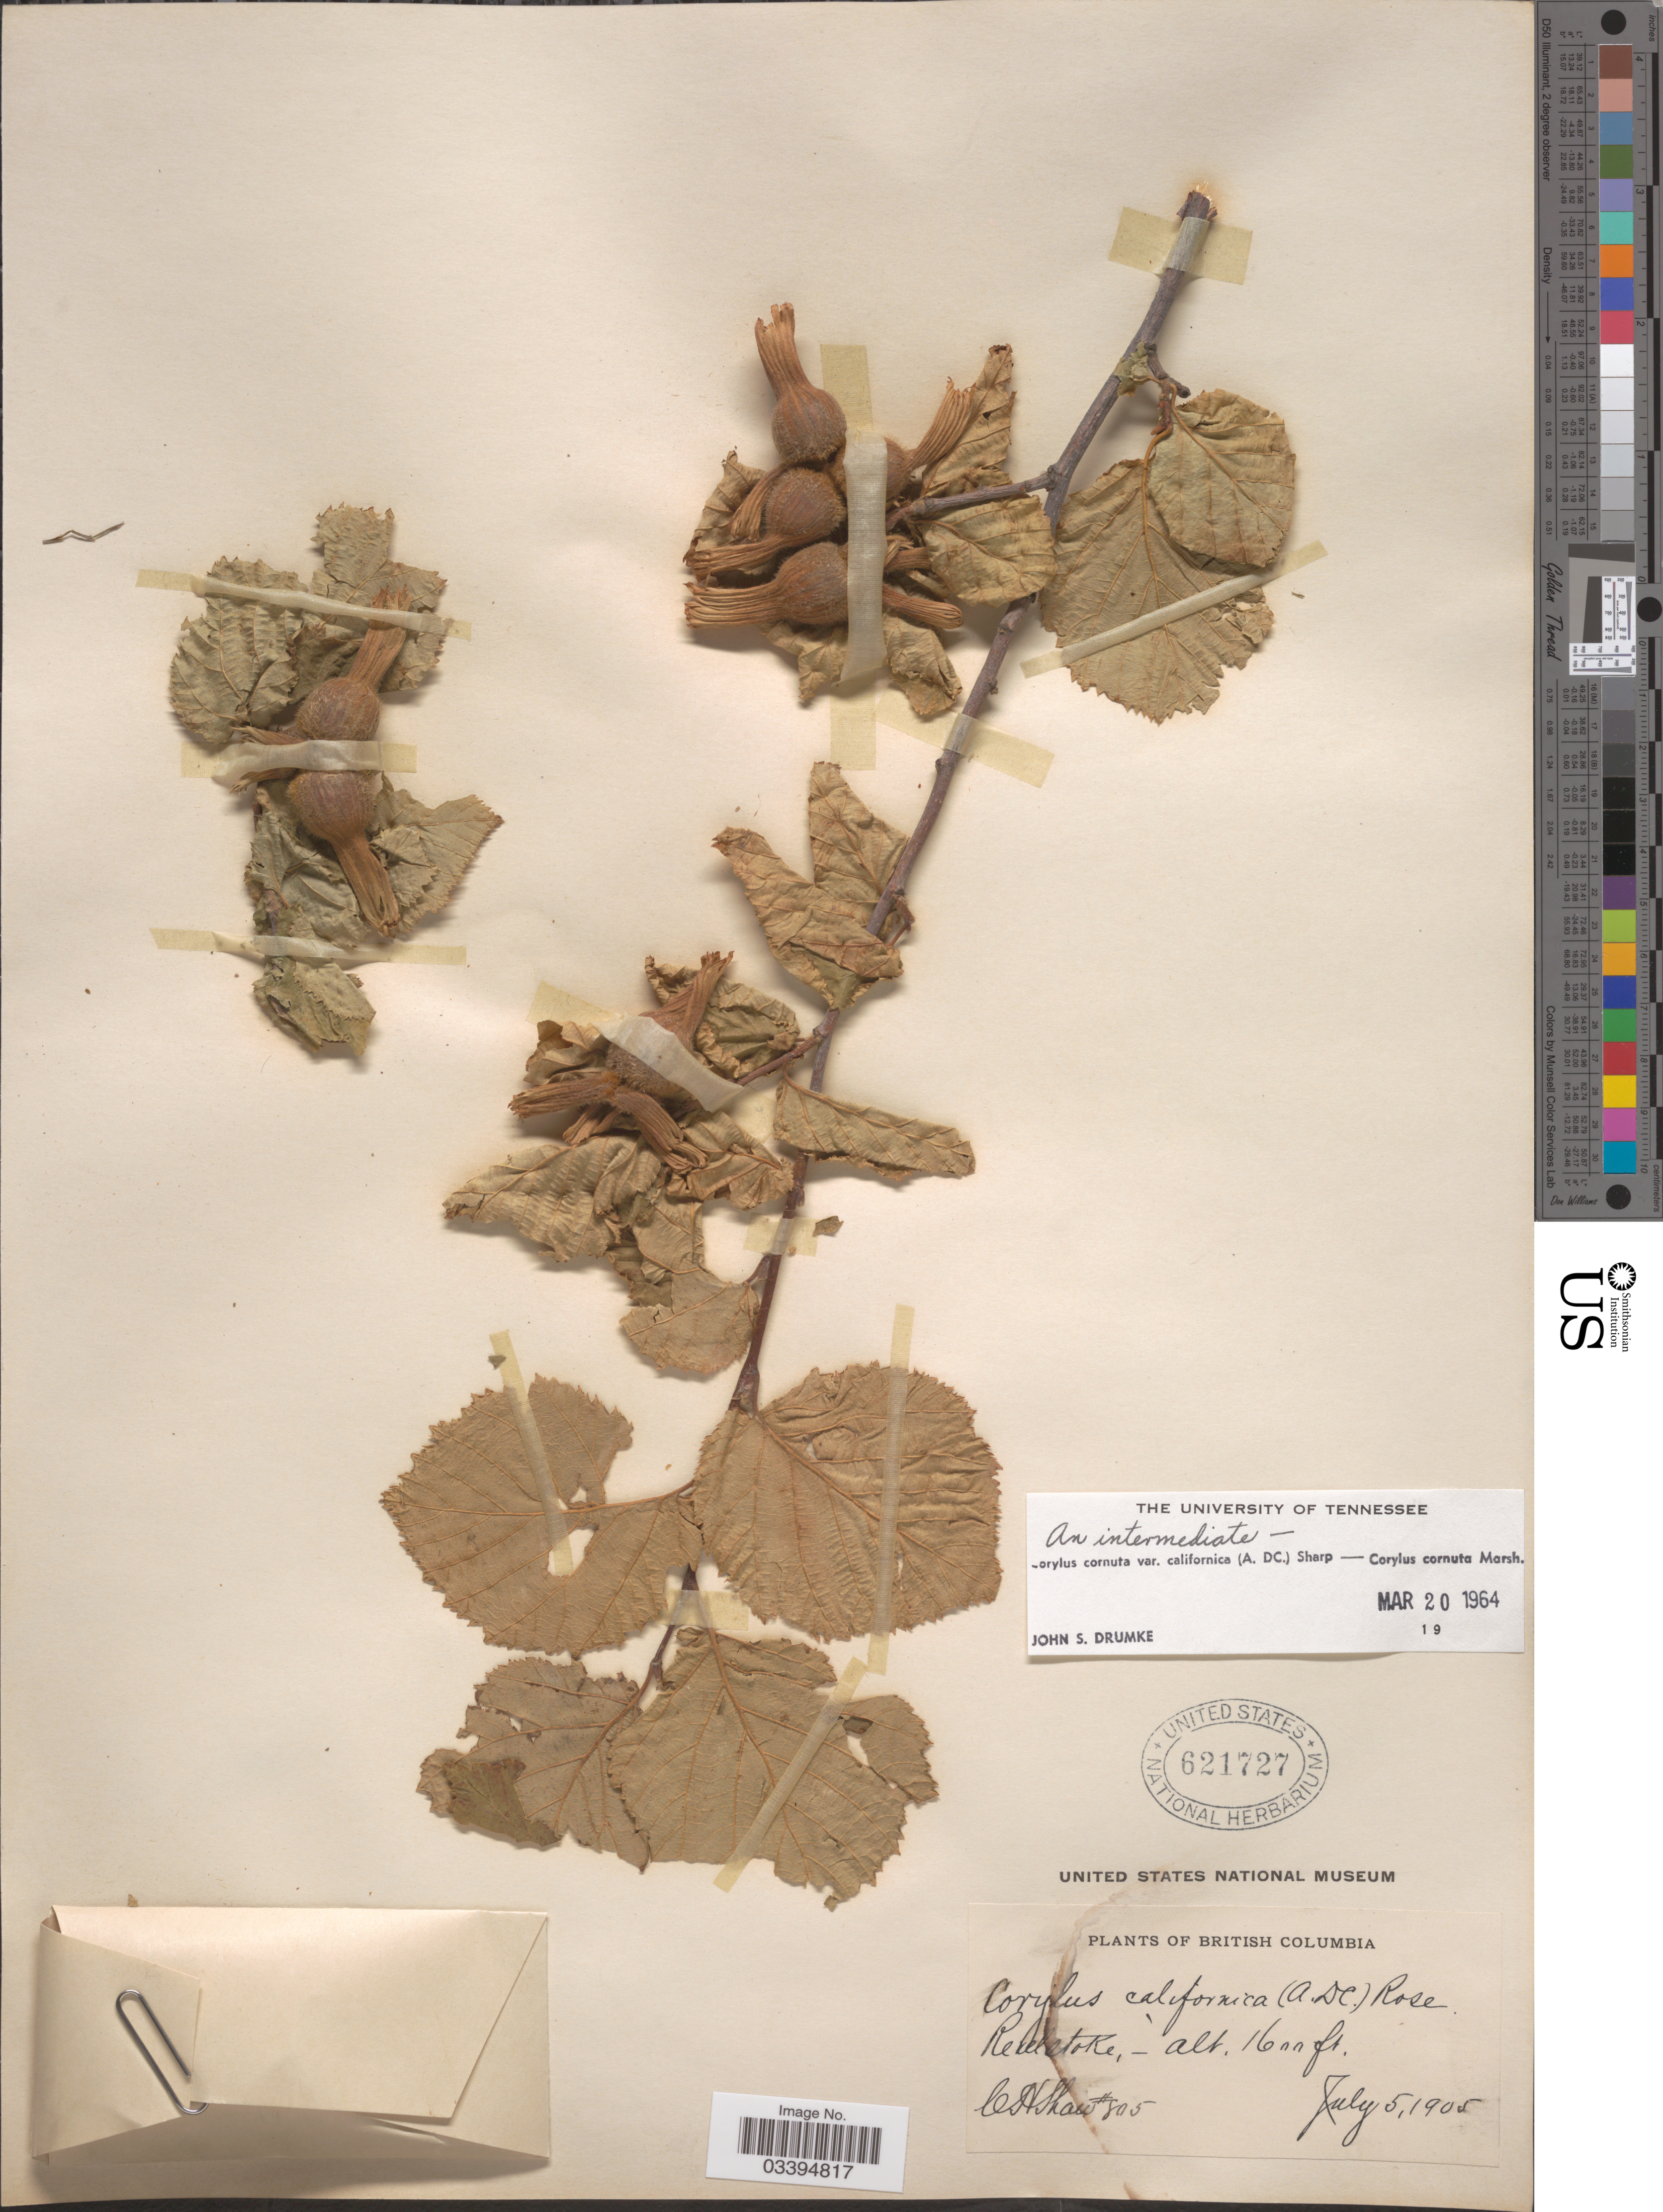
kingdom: Plantae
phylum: Tracheophyta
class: Magnoliopsida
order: Fagales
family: Betulaceae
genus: Corylus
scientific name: Corylus cornuta var. californica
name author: Marshall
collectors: C. M. Shaw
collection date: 1905-07-05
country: Canada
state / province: British Columbia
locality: Revelstoke.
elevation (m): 488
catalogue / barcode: US 621727